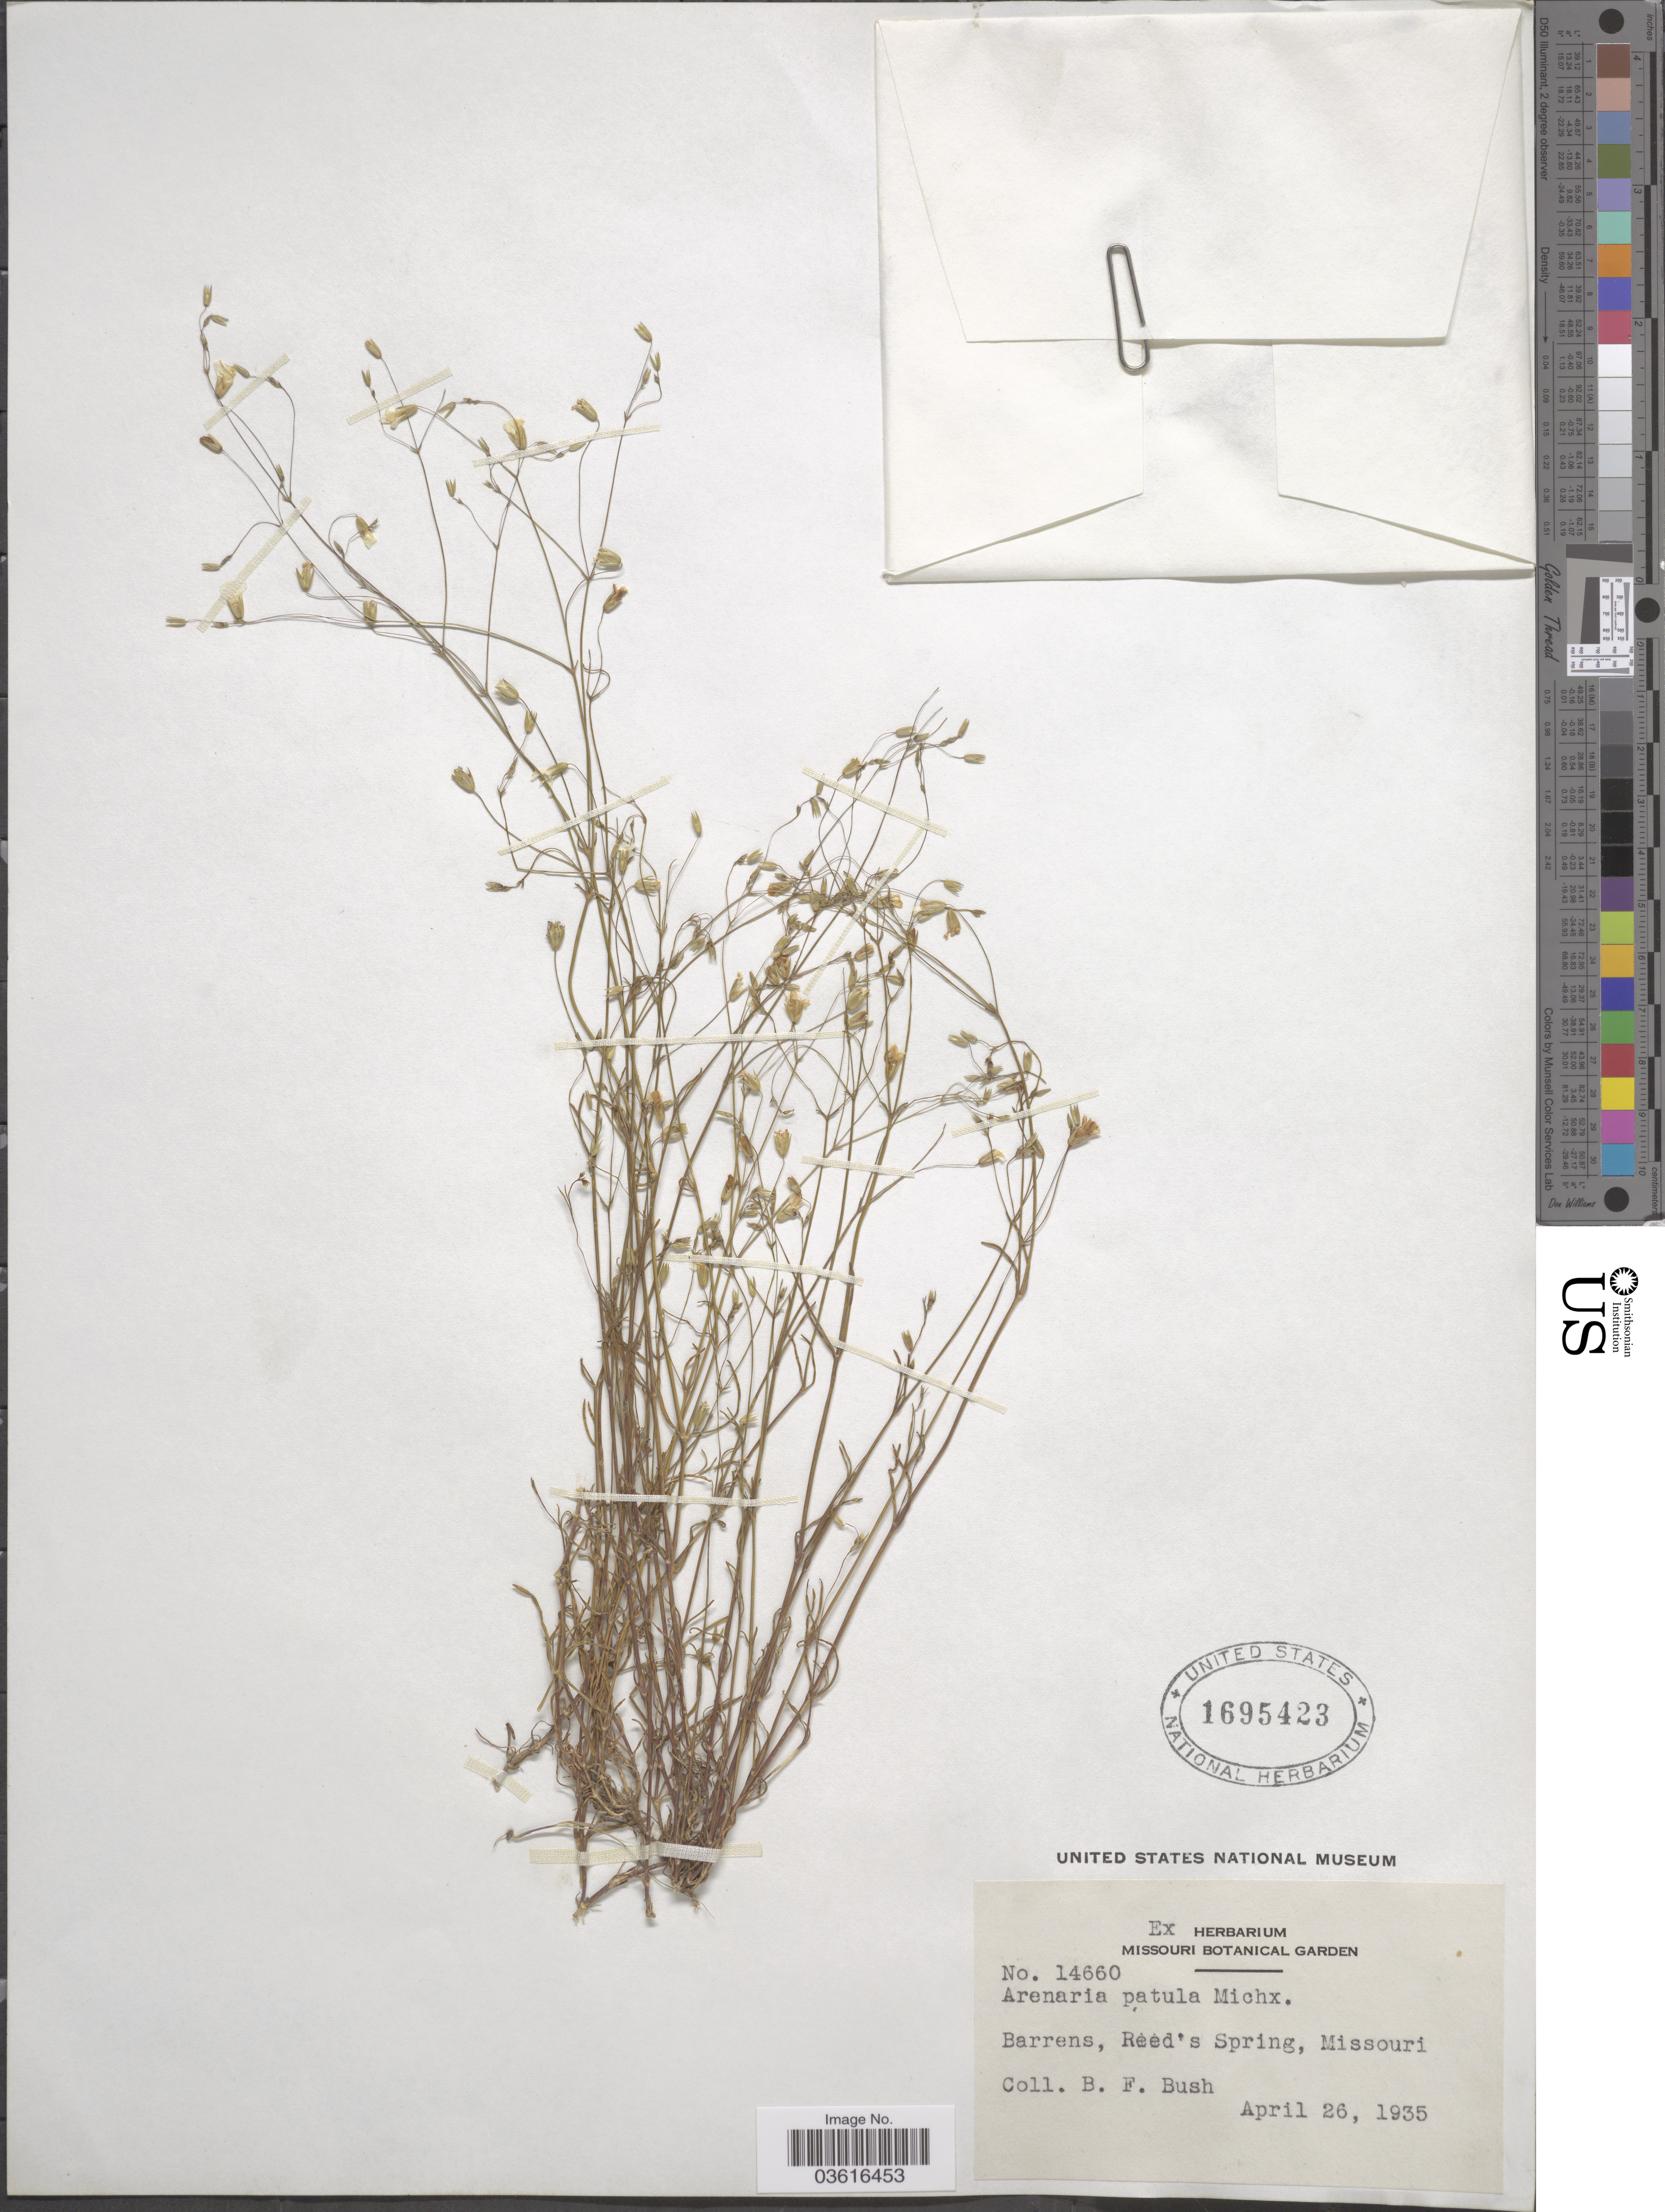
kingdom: Plantae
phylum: Tracheophyta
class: Magnoliopsida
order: Caryophyllales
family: Caryophyllaceae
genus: Minuartia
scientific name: Minuartia patula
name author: (Michx.) Mattf.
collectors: B. F. Bush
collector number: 14660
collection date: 1935-04-26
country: United States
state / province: Missouri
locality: Barrens, Reed's Spring.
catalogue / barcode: US 1695423